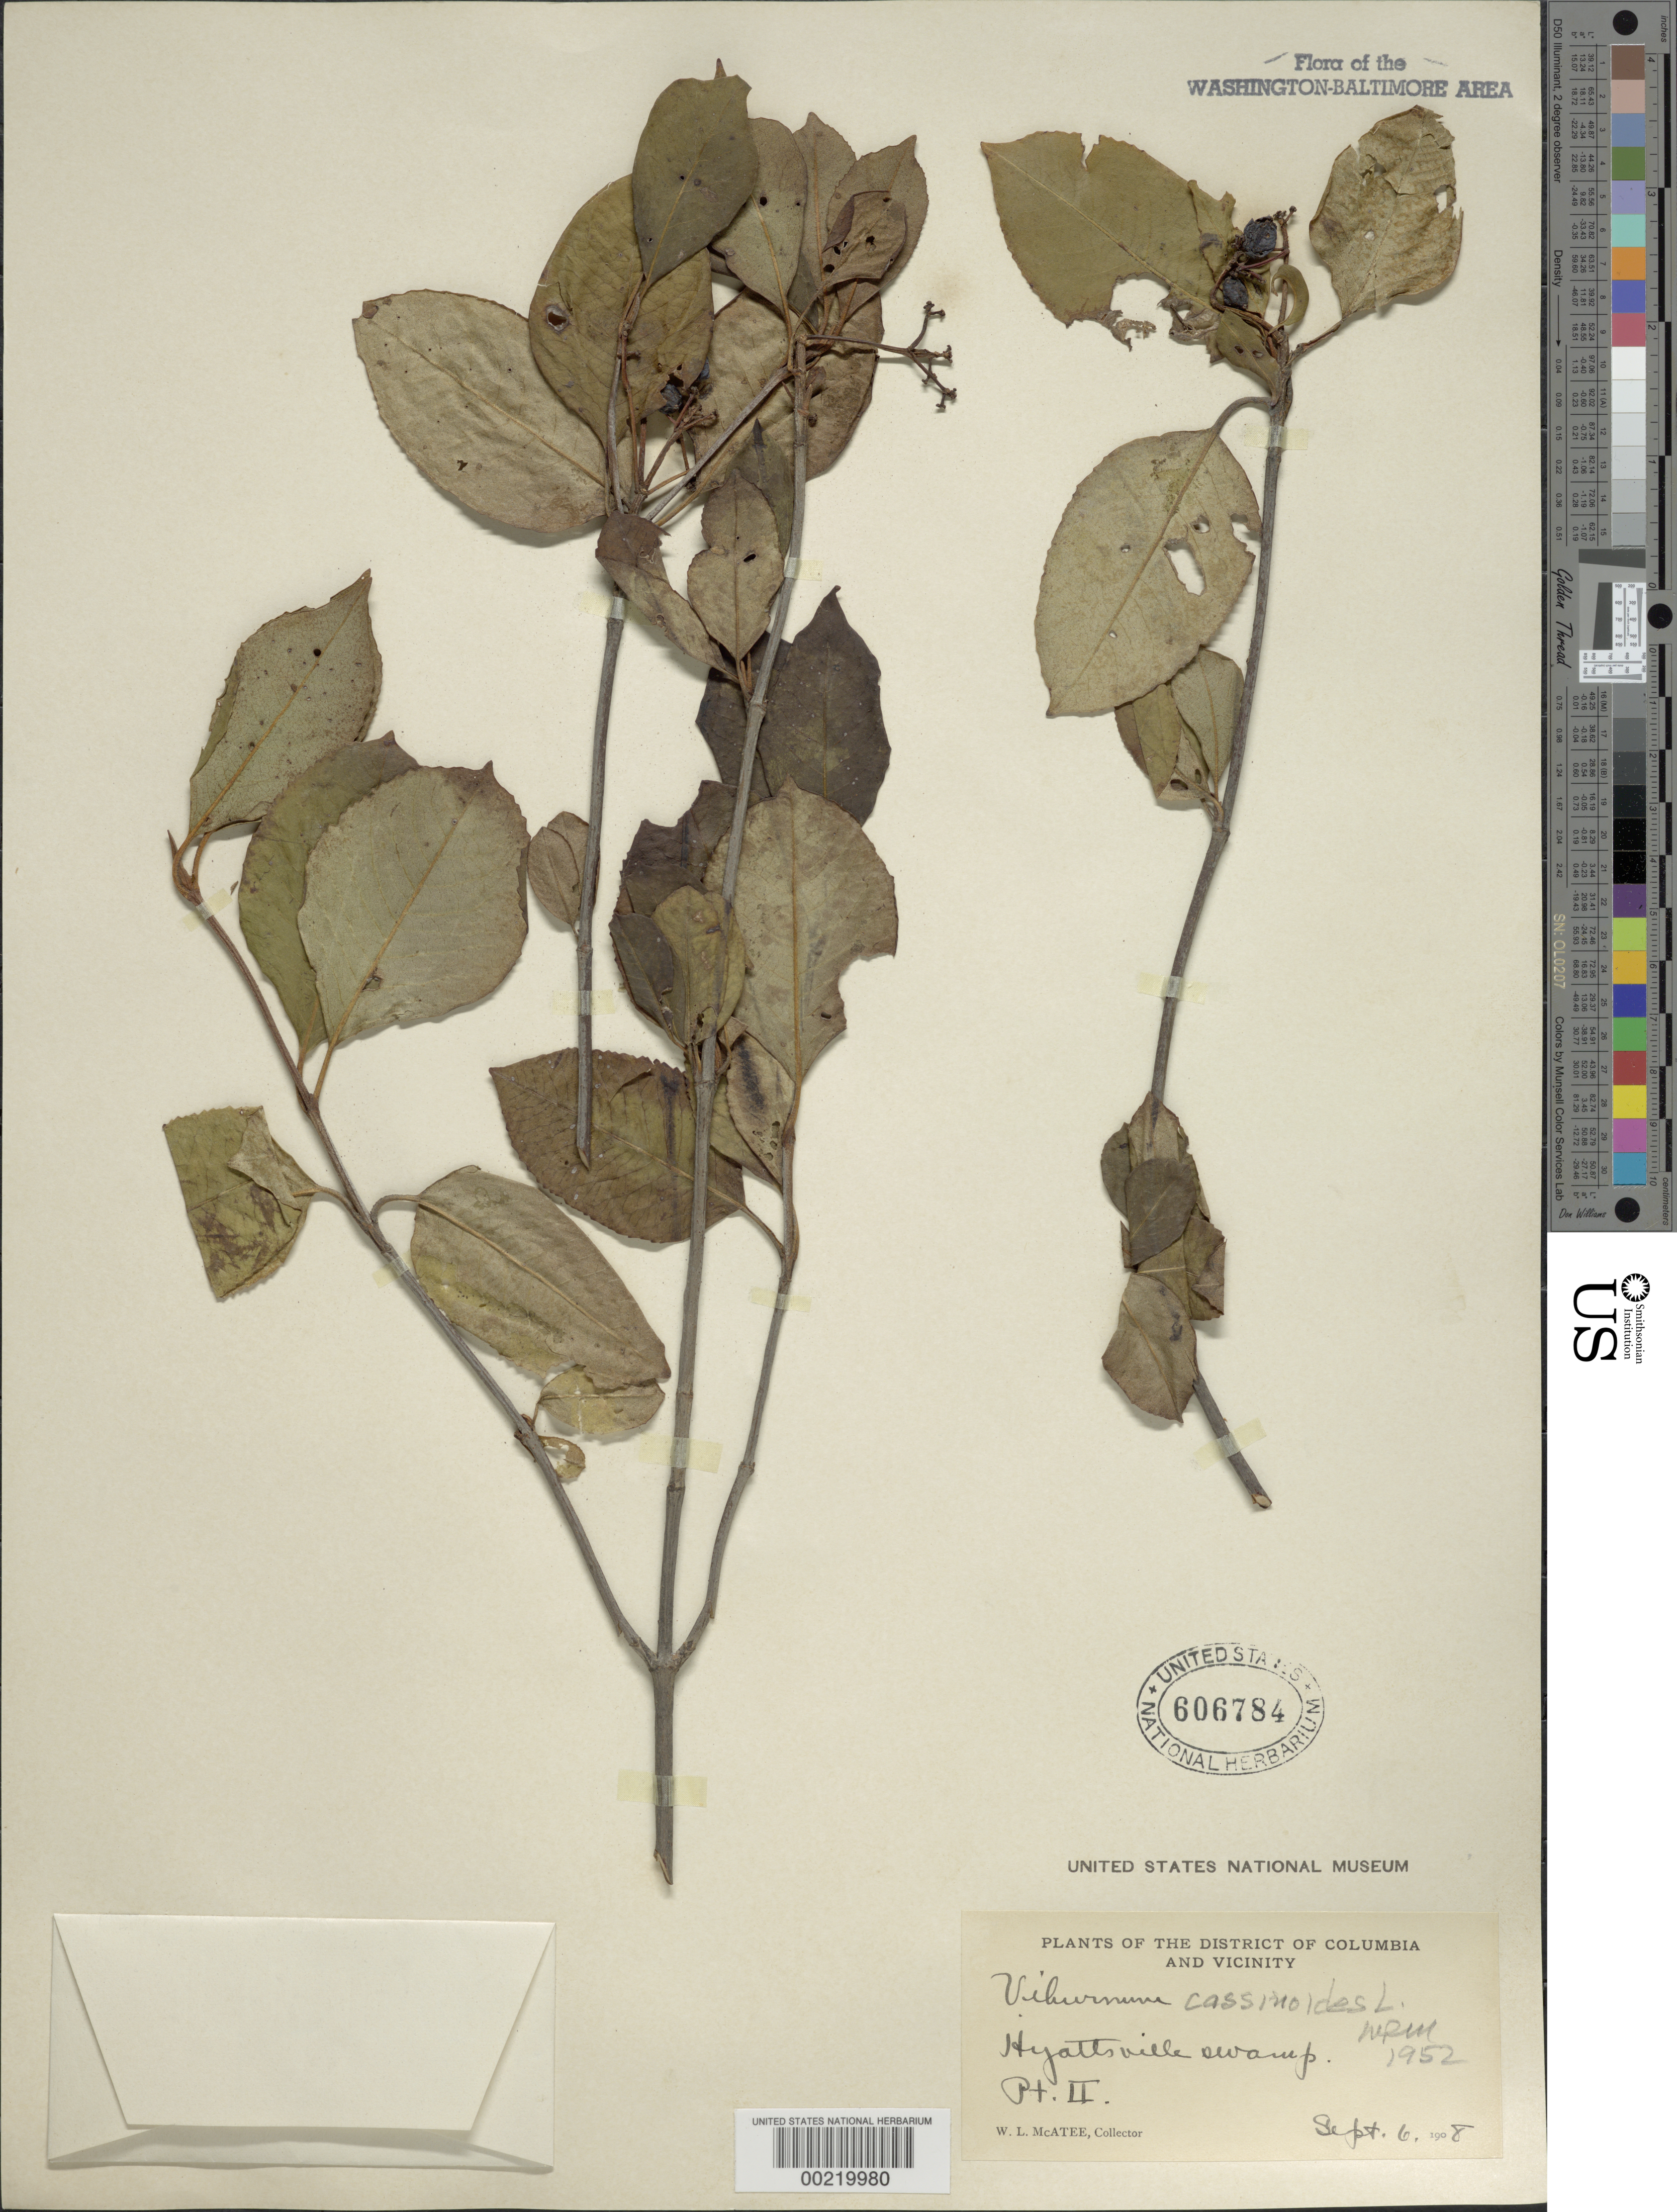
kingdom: Plantae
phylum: Tracheophyta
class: Magnoliopsida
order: Dipsacales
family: Viburnaceae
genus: Viburnum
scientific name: Viburnum cassinoides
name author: L.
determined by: McAtee, W. L.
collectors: W. McAtee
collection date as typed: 06 Sep 1908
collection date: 1908-09-06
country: United States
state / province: Maryland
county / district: Prince George's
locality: Hyattsville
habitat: Swamp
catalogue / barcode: US 606784